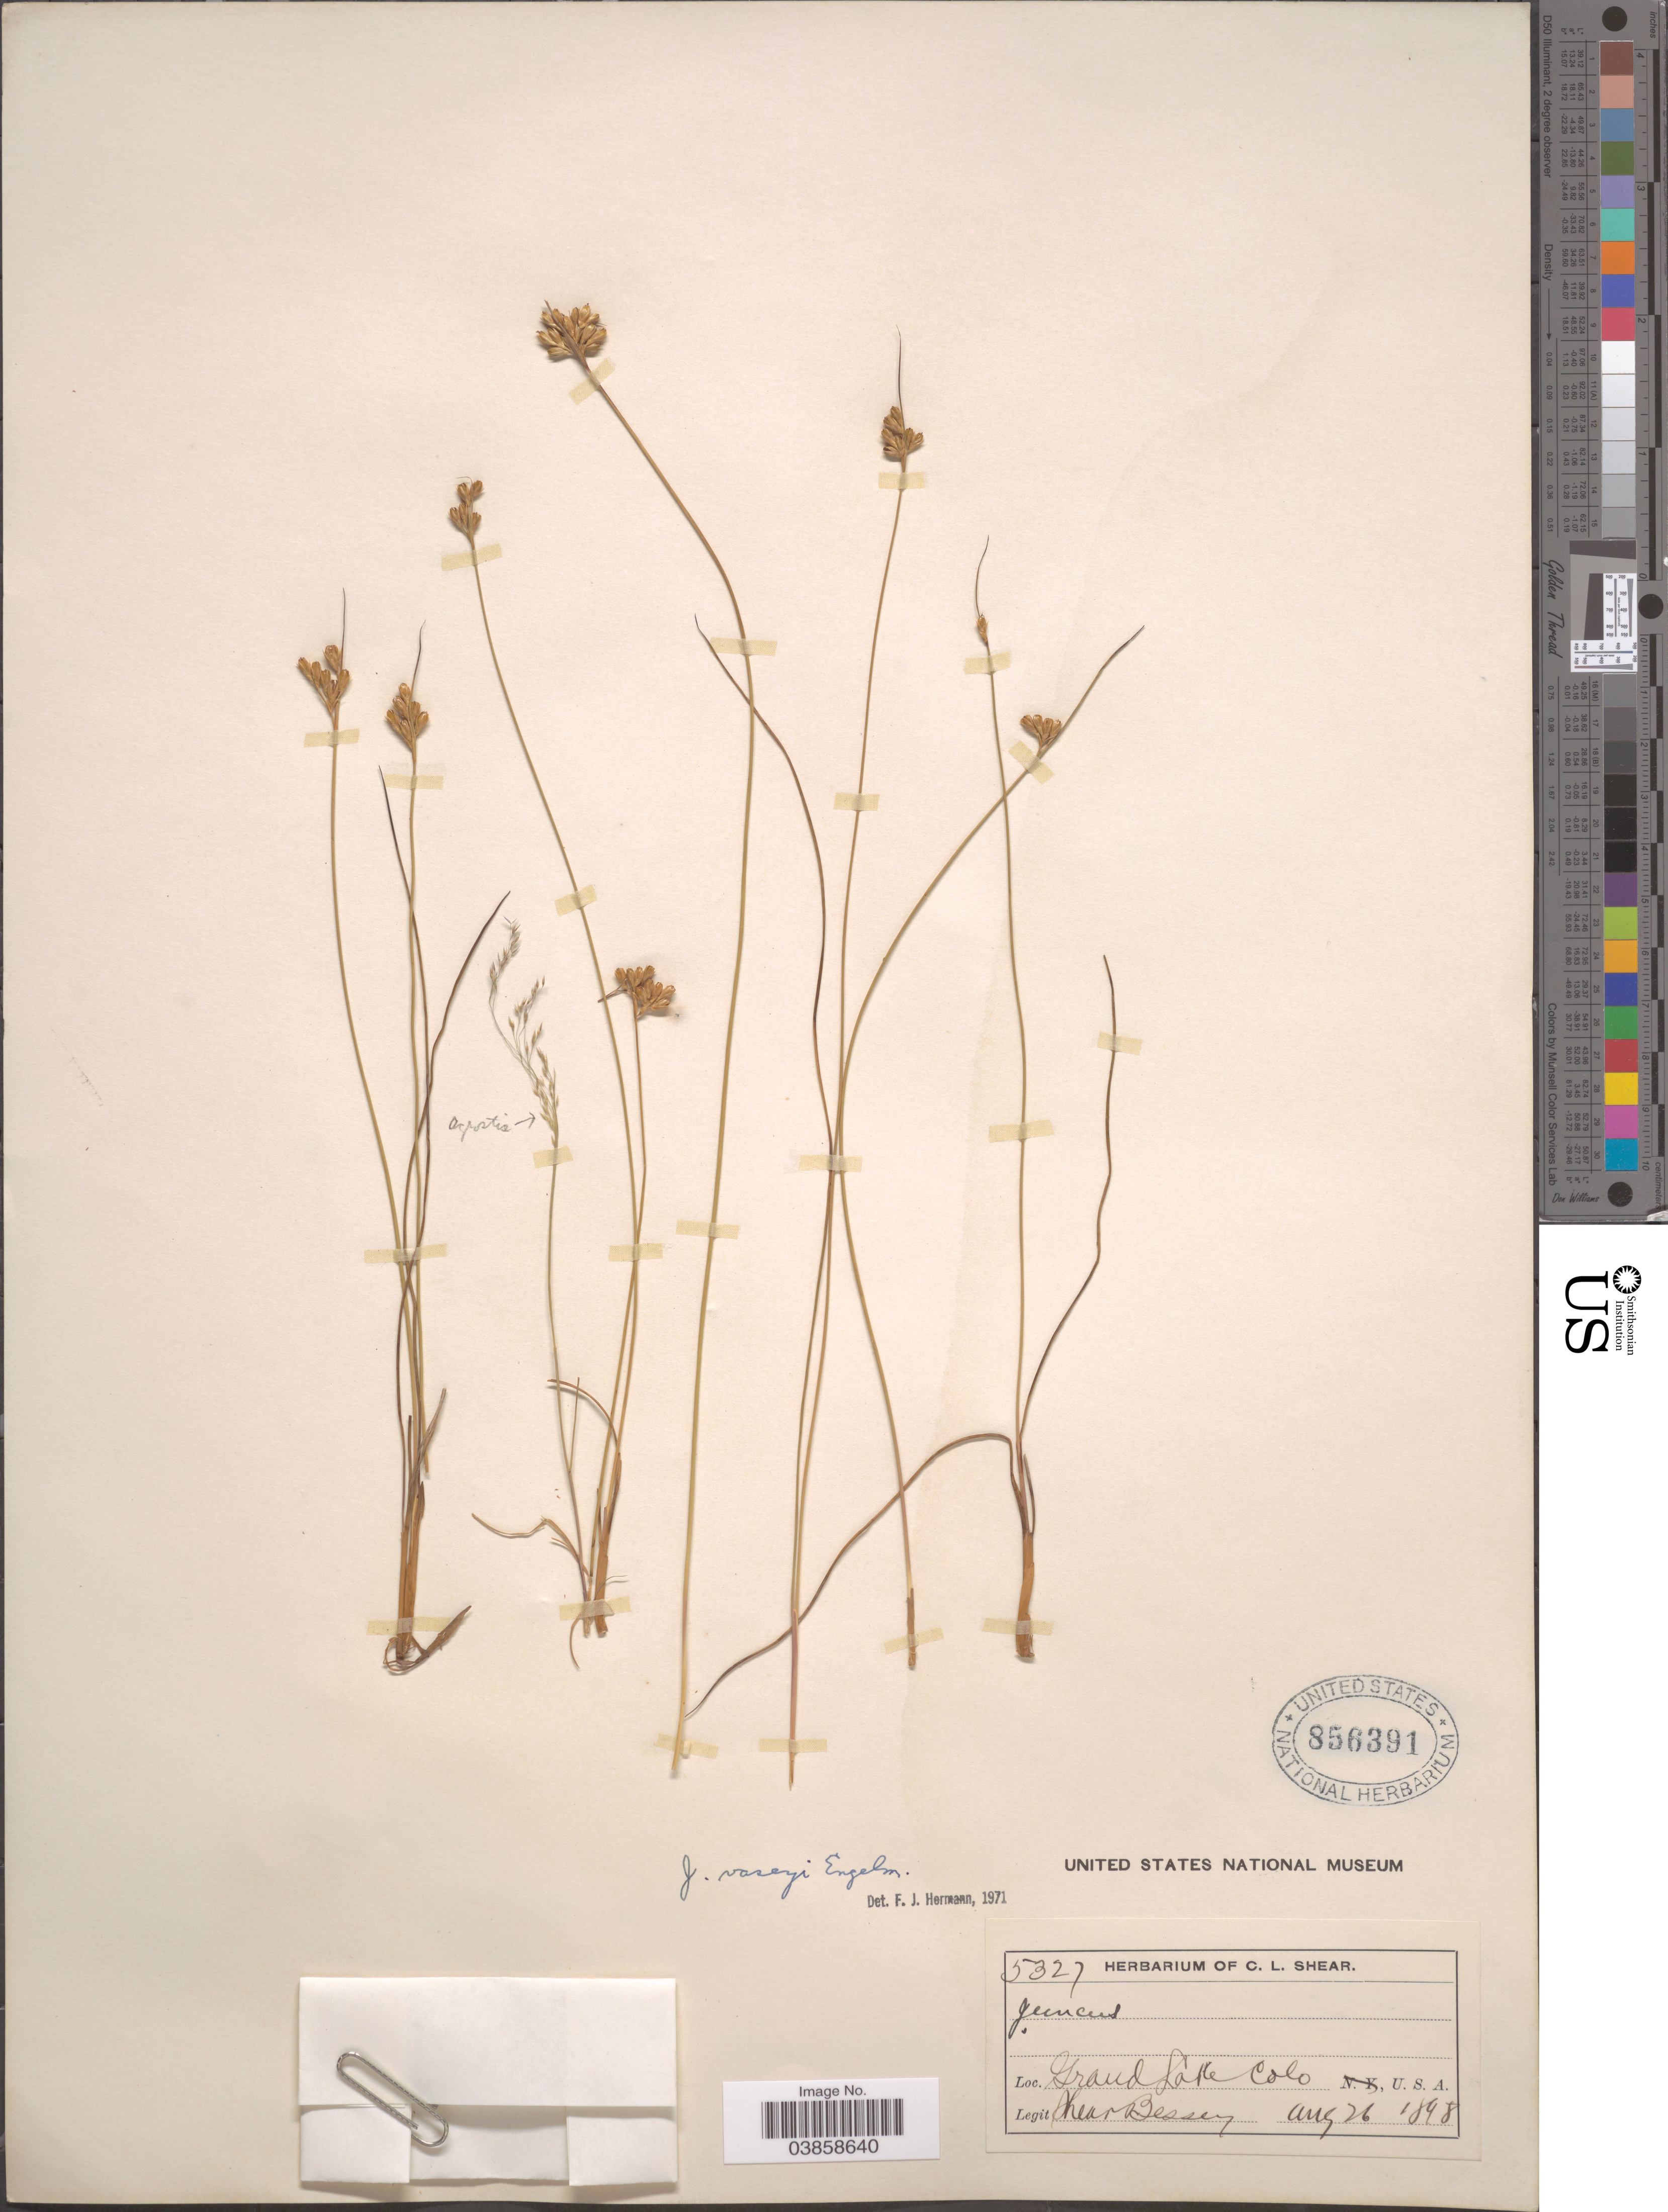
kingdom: Plantae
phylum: Tracheophyta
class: Liliopsida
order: Poales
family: Juncaceae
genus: Juncus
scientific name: Juncus vaseyi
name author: Engelm.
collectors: C. L. Shear & -. Bessey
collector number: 5327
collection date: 1898-08-26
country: United States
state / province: Colorado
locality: Grand Lake.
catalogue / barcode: US 856391